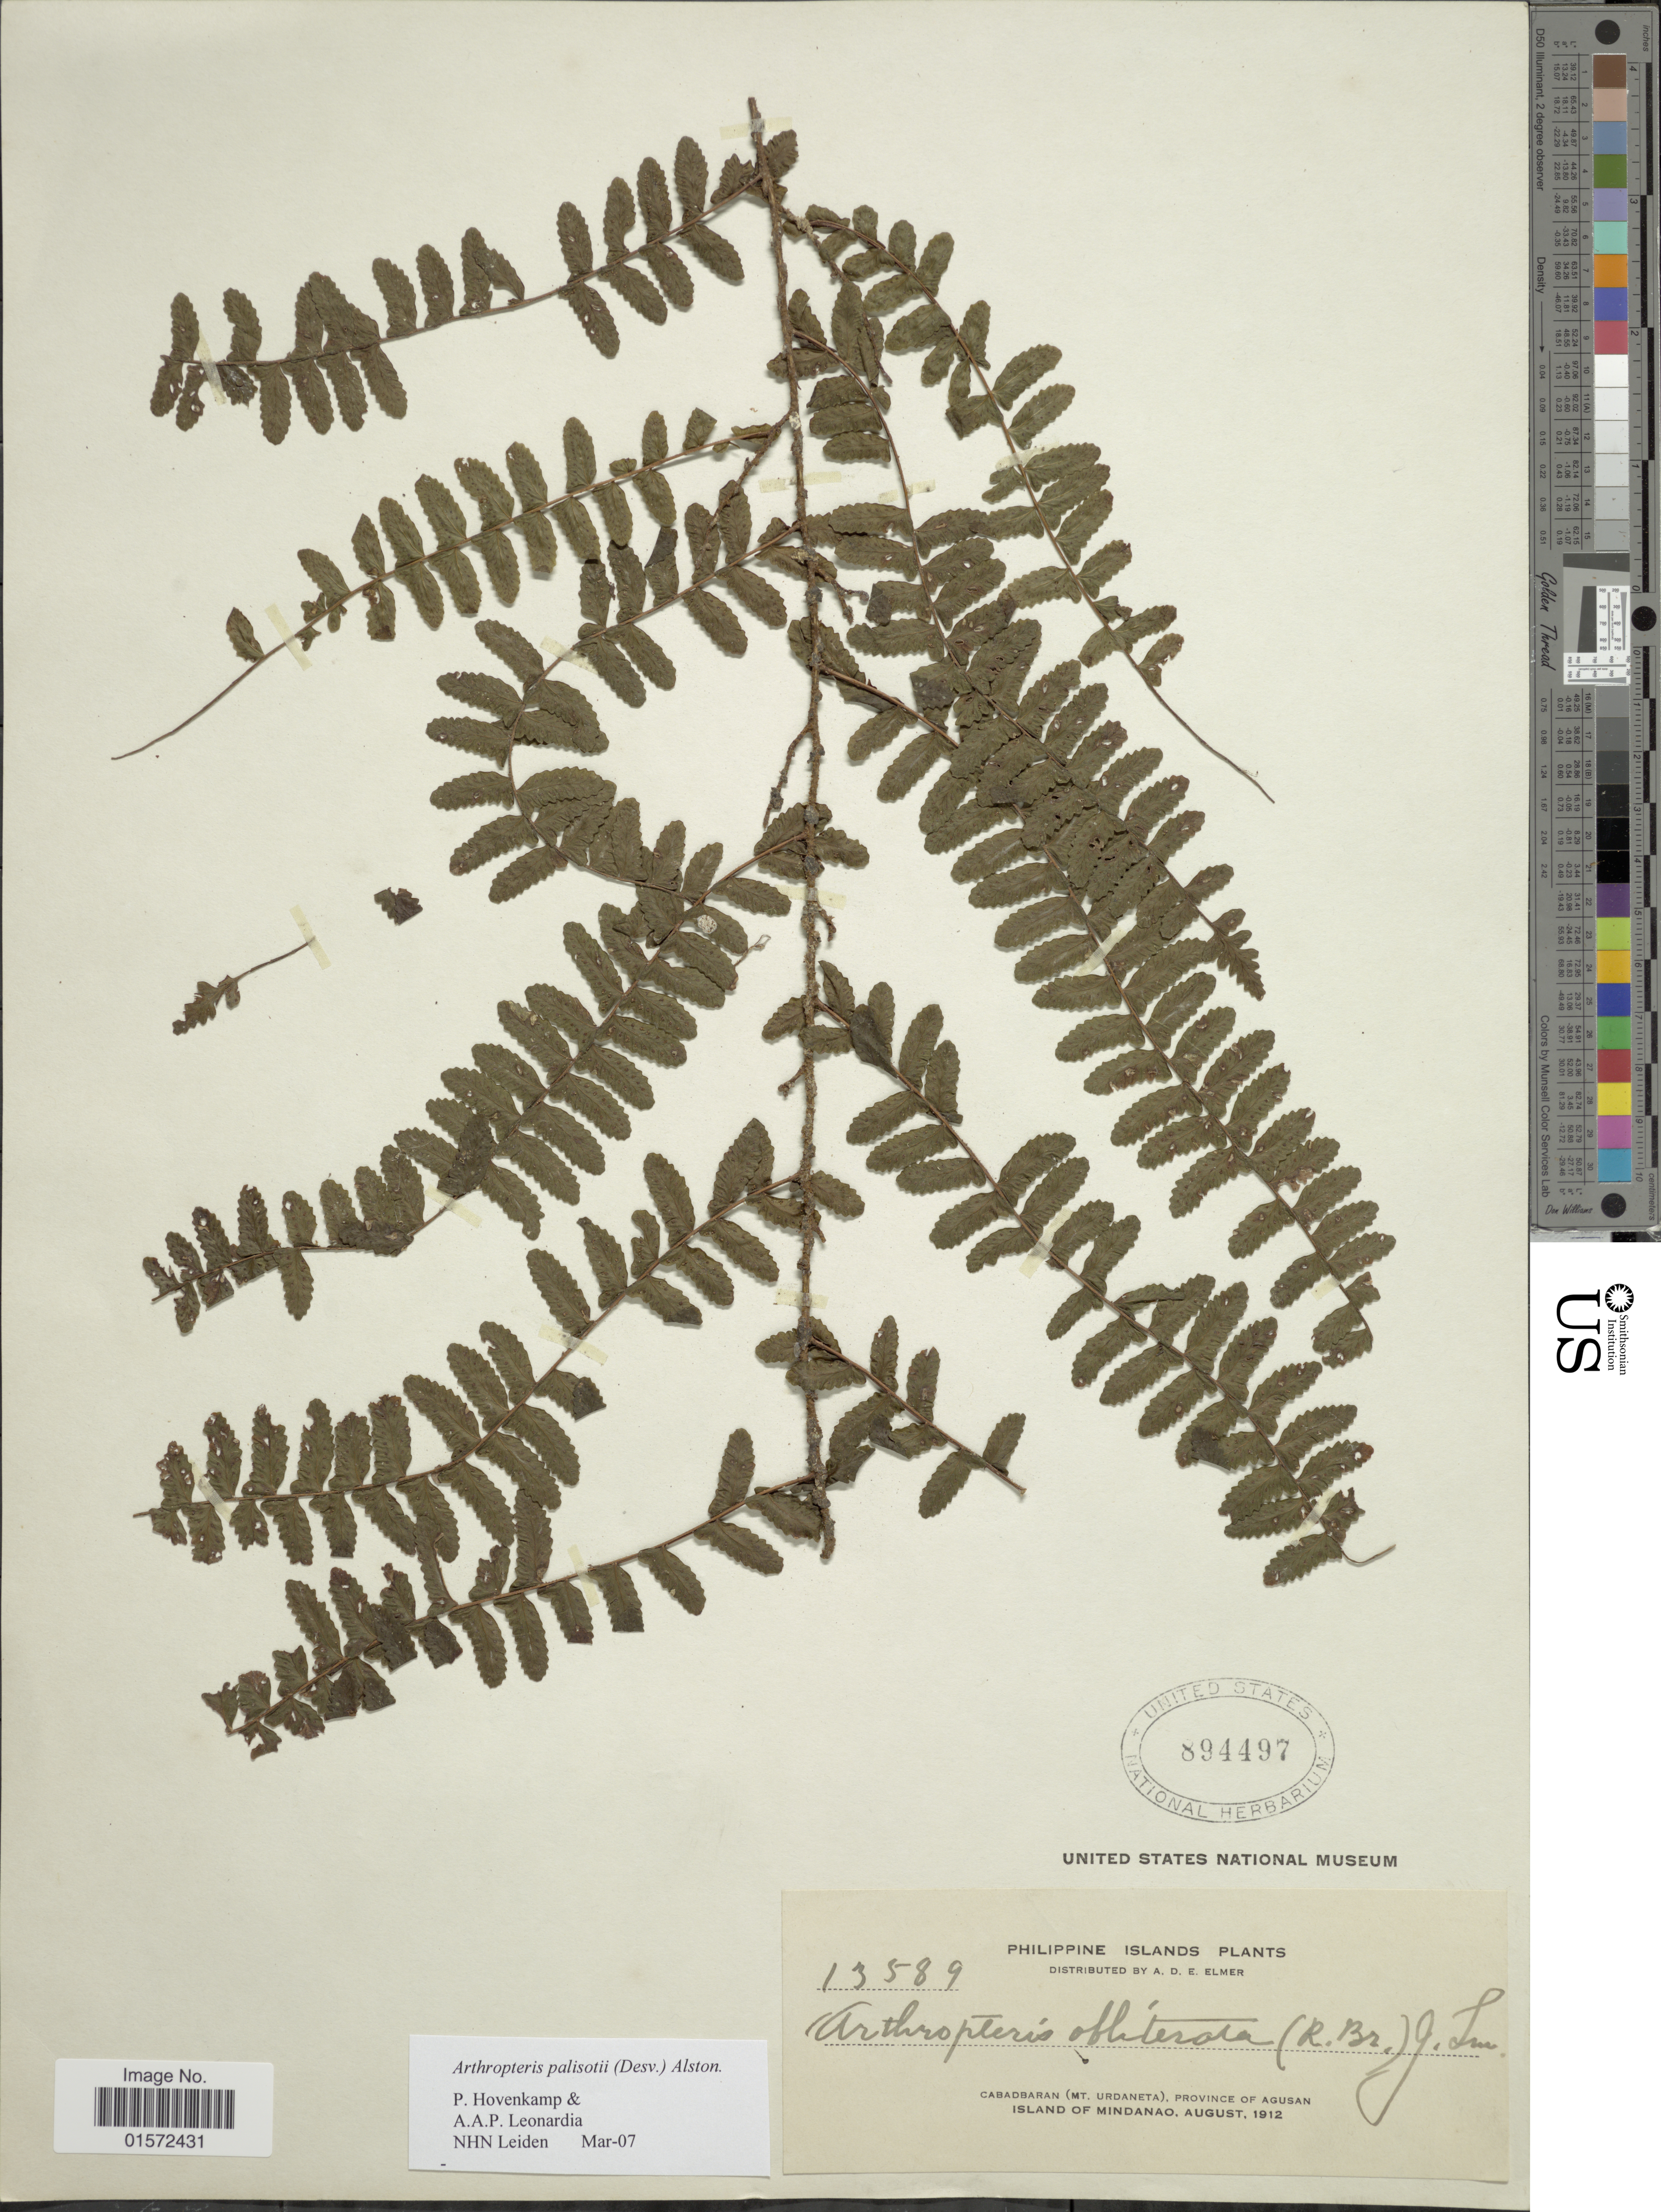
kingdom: Plantae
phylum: Tracheophyta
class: Polypodiopsida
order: Polypodiales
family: Tectariaceae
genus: Arthropteris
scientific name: Arthropteris palisotii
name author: (Desv.) Alston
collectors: A. D. E. Elmer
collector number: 13589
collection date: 1912-08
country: Philippines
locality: Philippine island Plants, Cabadbaran (Mt. Urdaneta), Province of Agusan, island of Mindanao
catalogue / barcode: US 894497